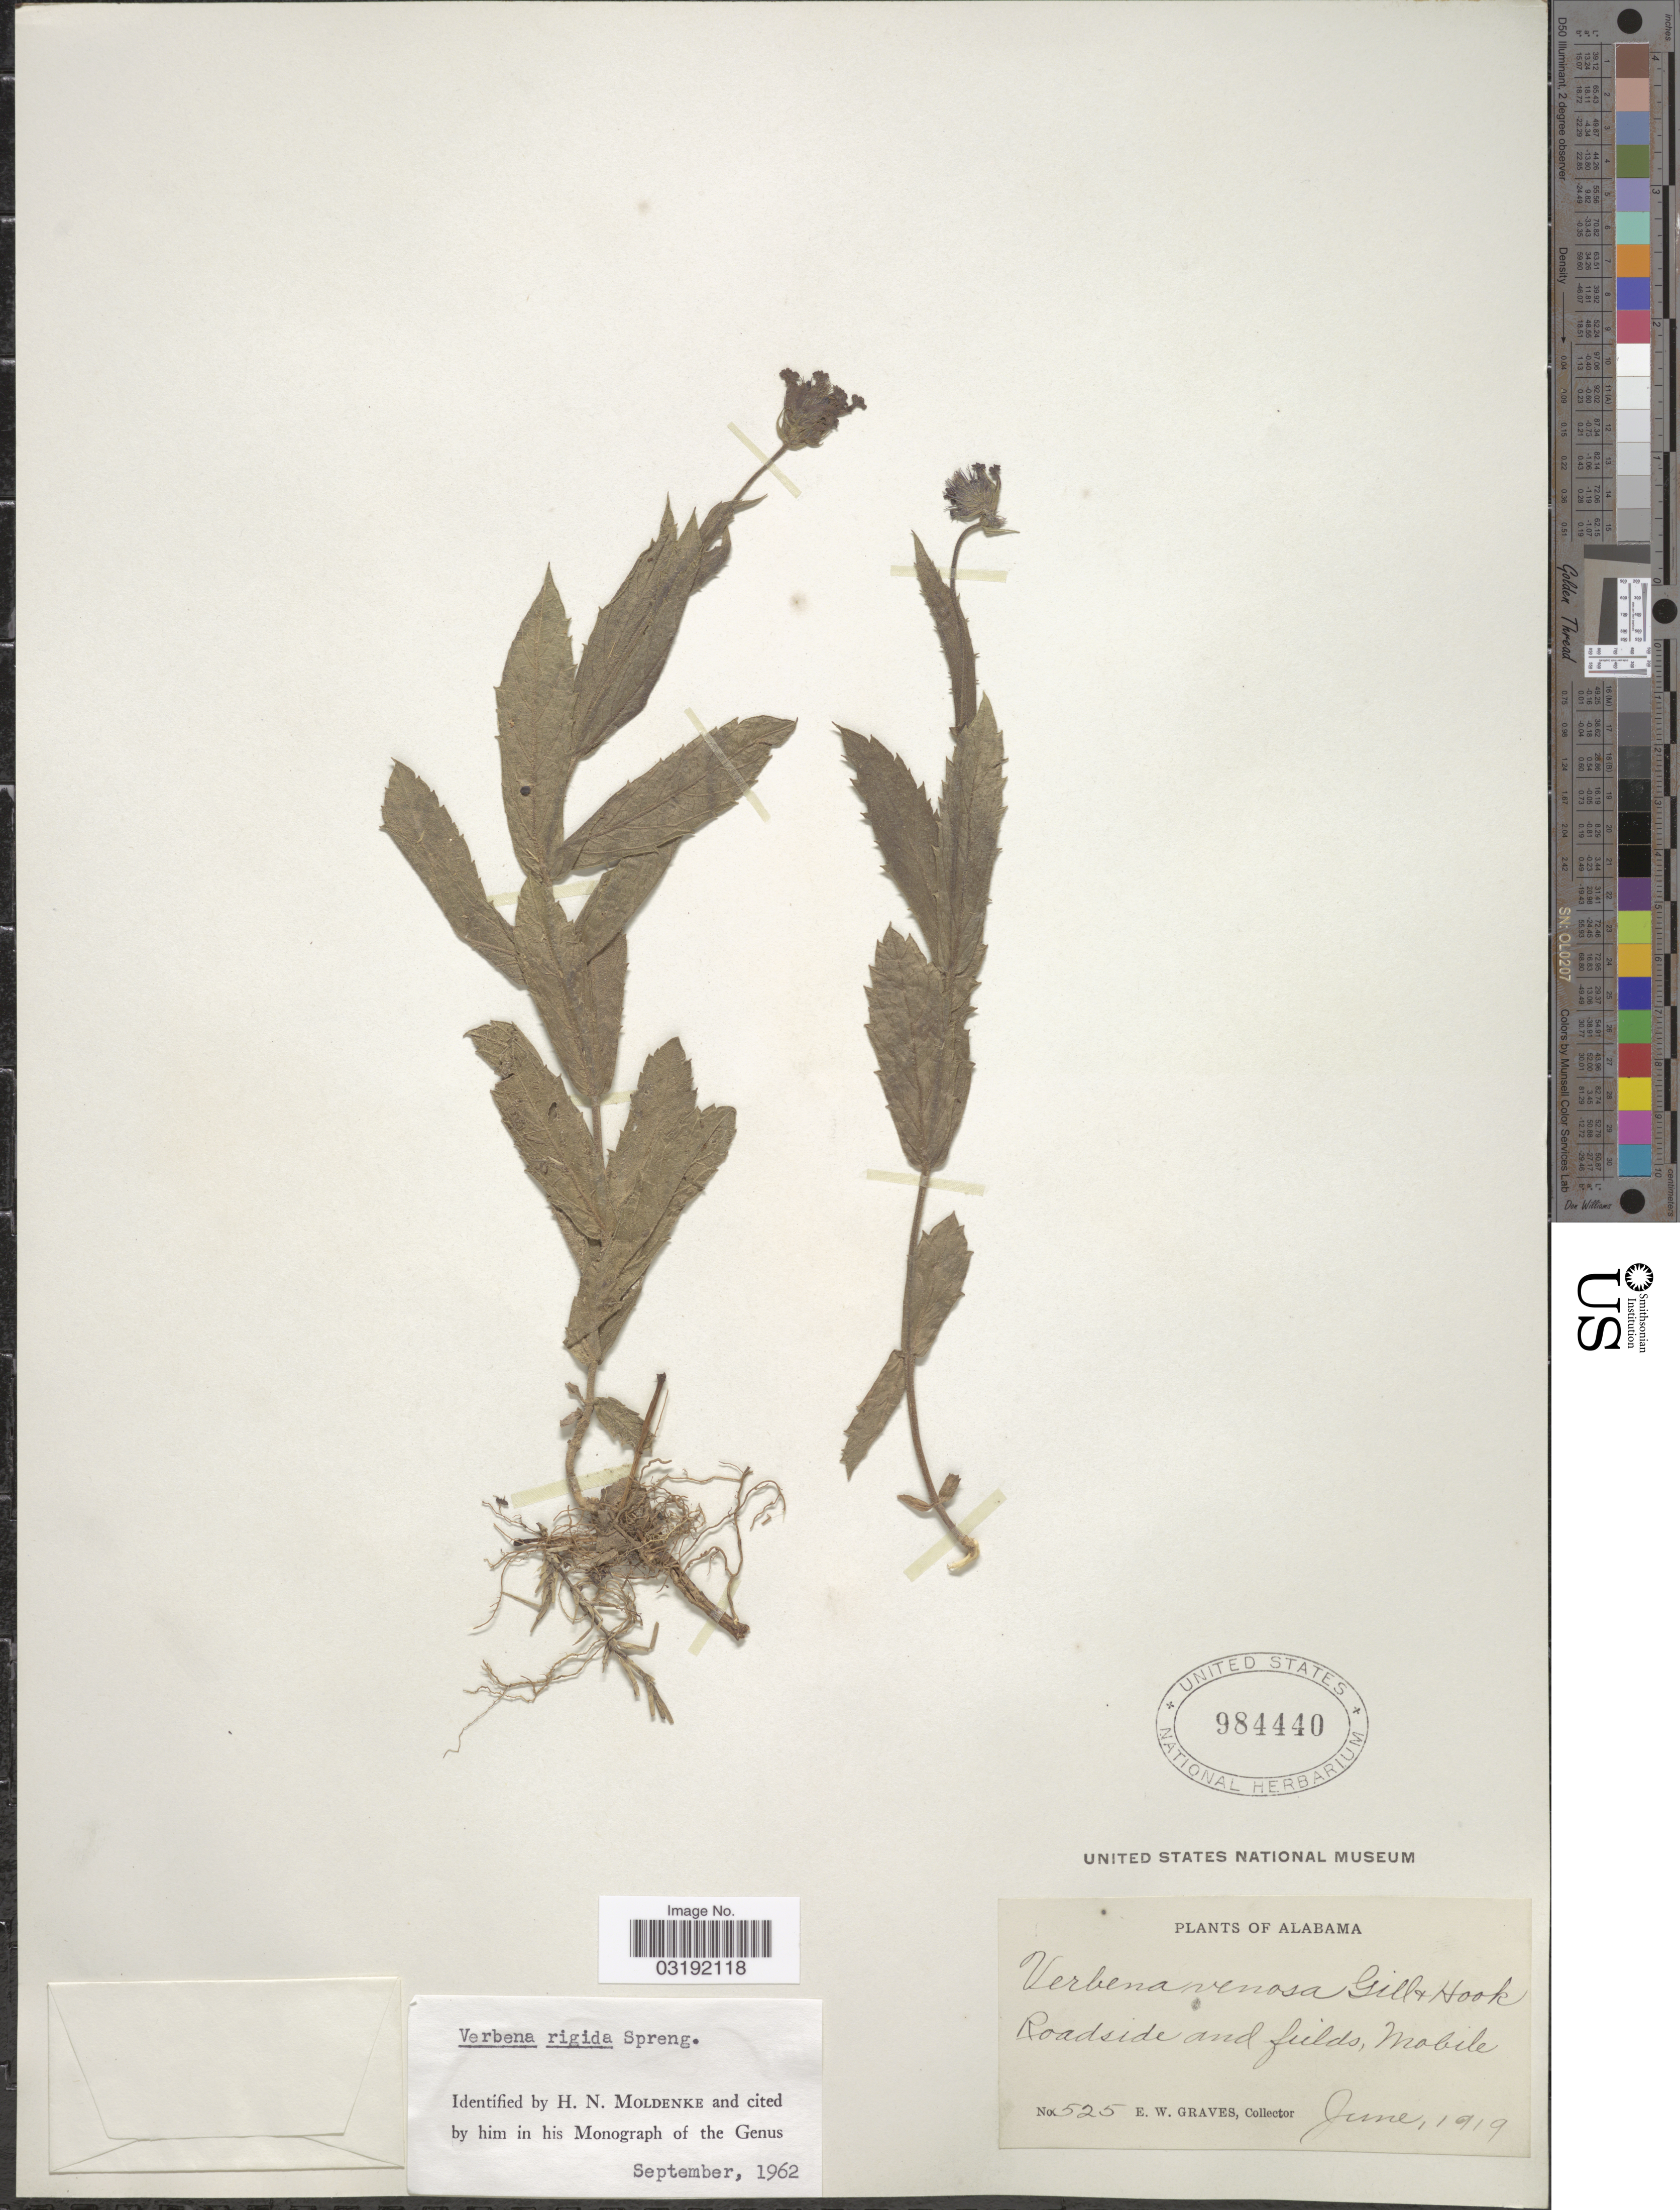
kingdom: Plantae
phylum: Tracheophyta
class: Magnoliopsida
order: Lamiales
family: Verbenaceae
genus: Verbena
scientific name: Verbena rigida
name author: Spreng.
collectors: E. Graves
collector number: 525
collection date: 1919-06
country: United States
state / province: Alabama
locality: Roadside and fields, Mobile.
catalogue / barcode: US 984440